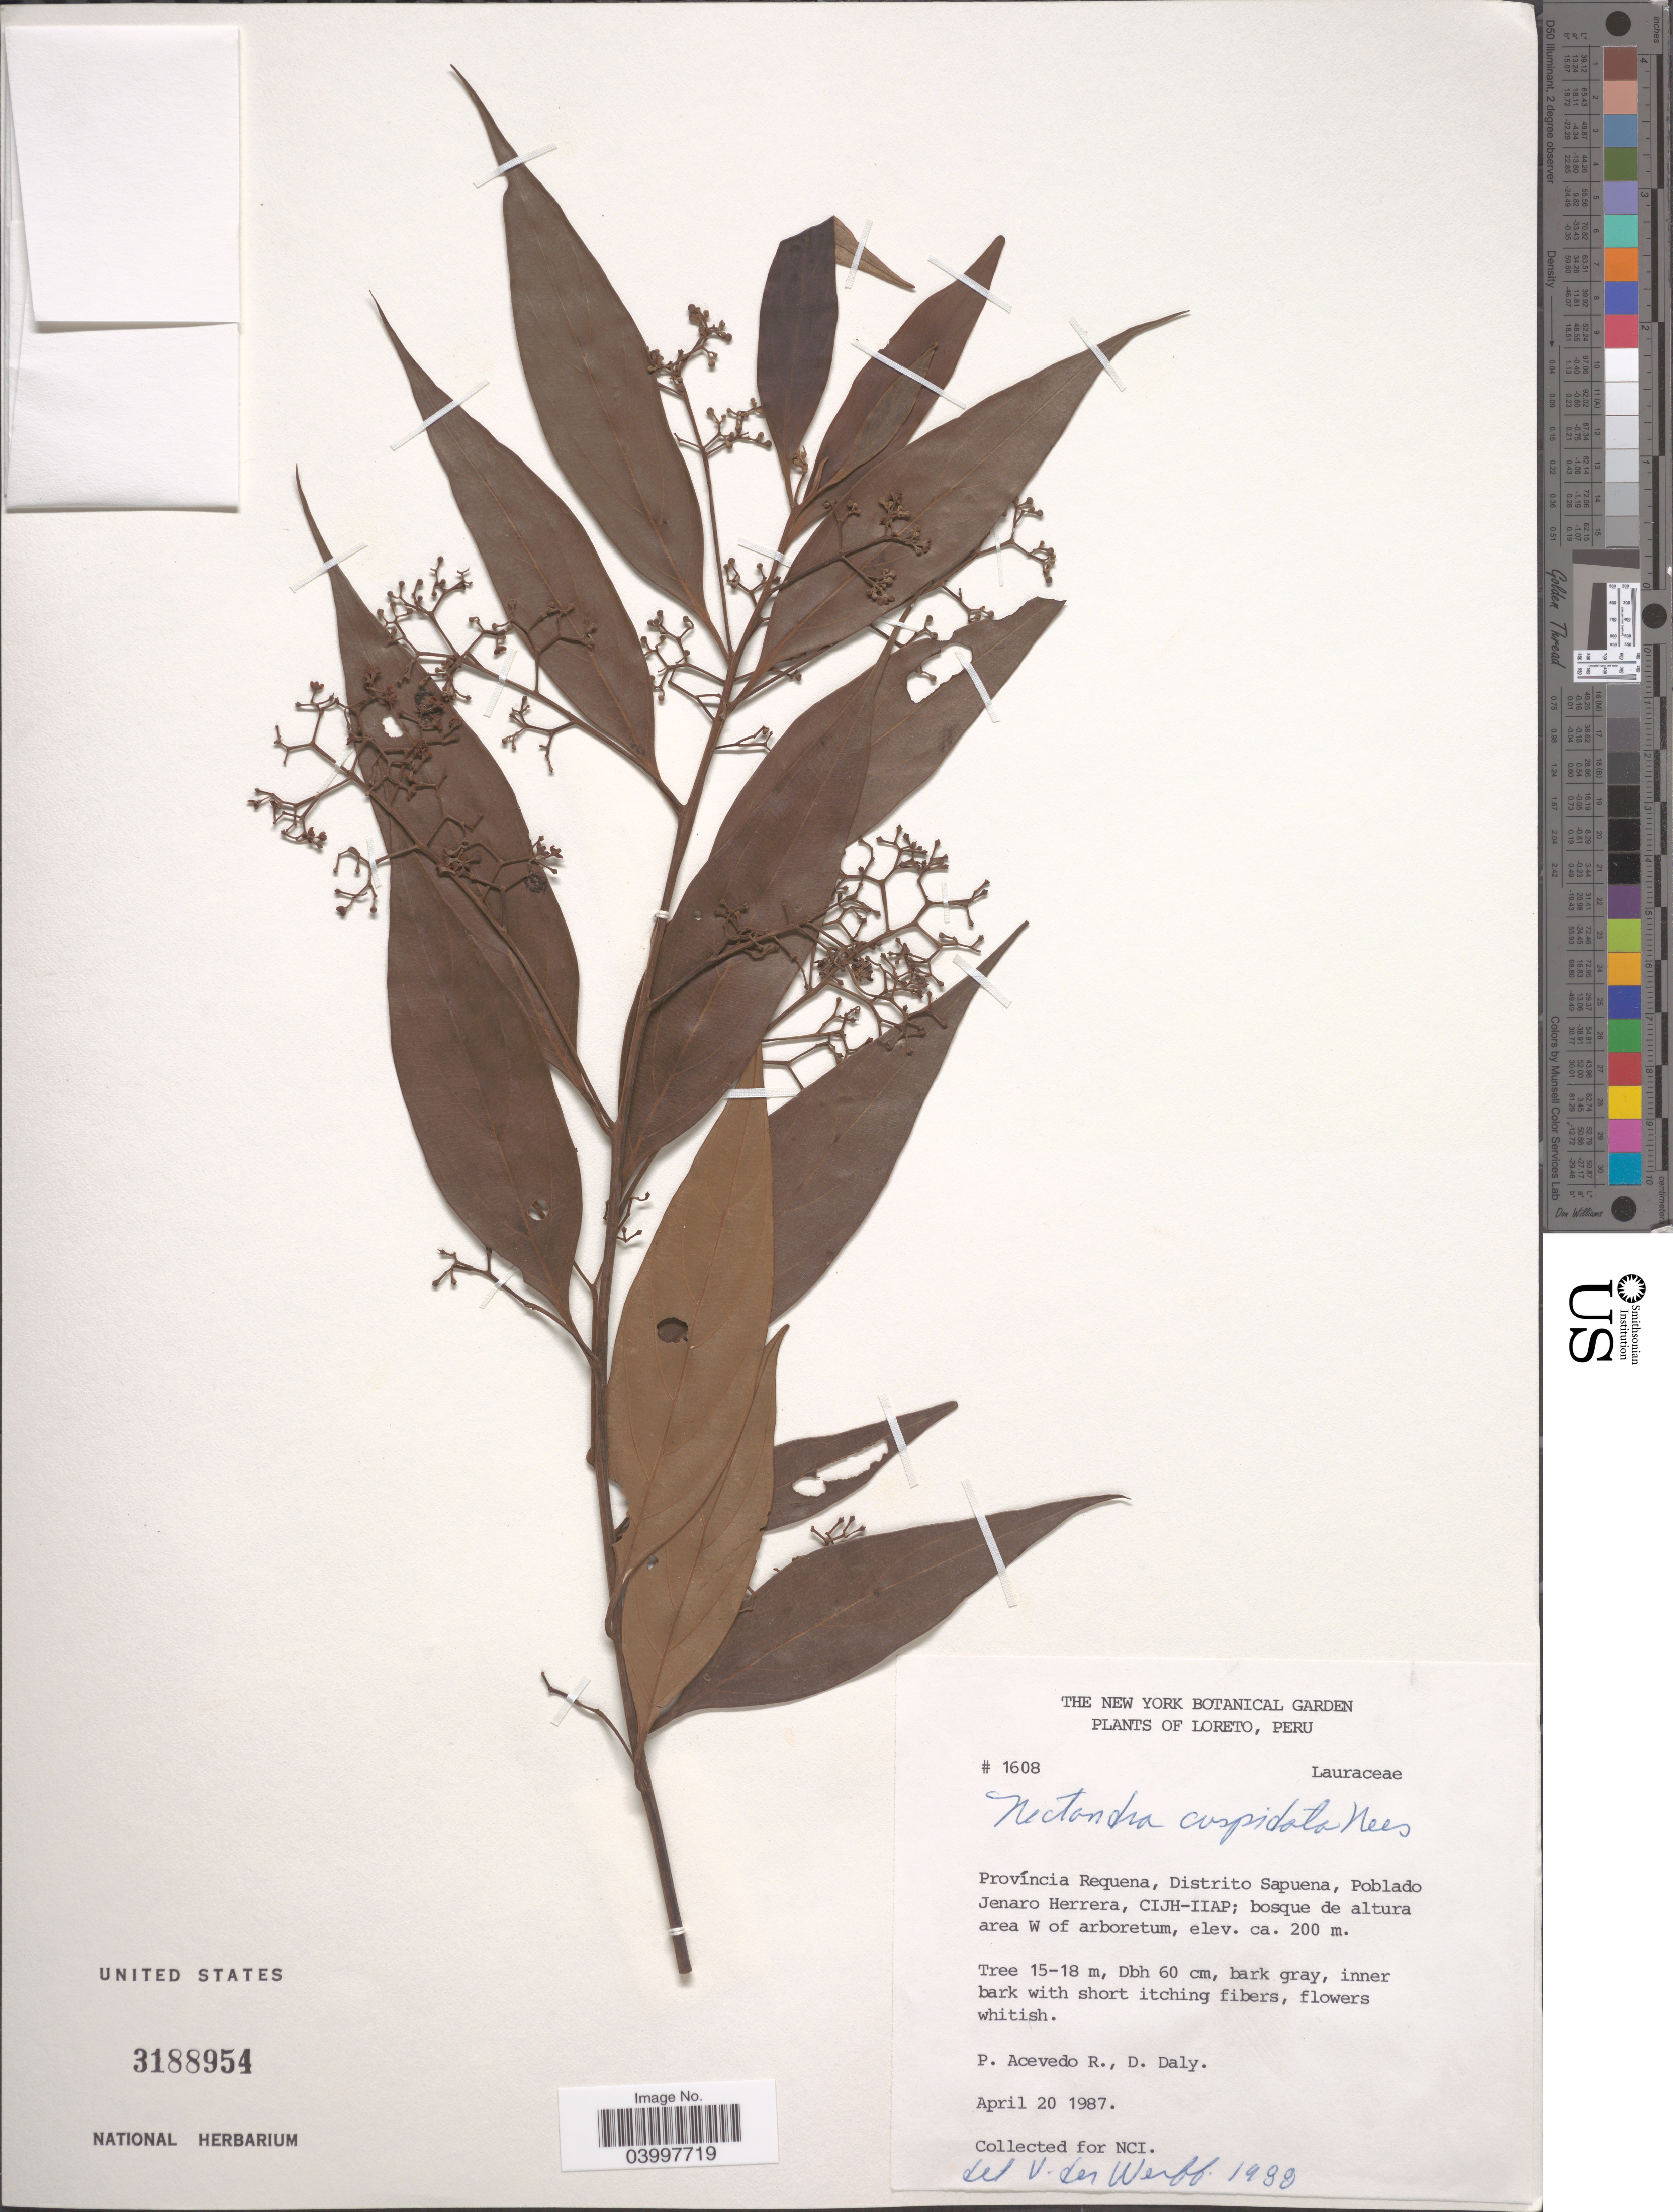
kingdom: Plantae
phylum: Tracheophyta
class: Magnoliopsida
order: Laurales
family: Lauraceae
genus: Nectandra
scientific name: Nectandra cuspidata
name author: Nees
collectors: P. Acevedo R. & D. C. Daly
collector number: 1608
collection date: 1987-04-20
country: Peru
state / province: Loreto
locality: Província Requena, Distrito Sapuena, Poblado Jenaro Herrera, CIJH-IIAP, bosque de altura area W of arboretum.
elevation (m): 200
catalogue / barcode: US 3188954